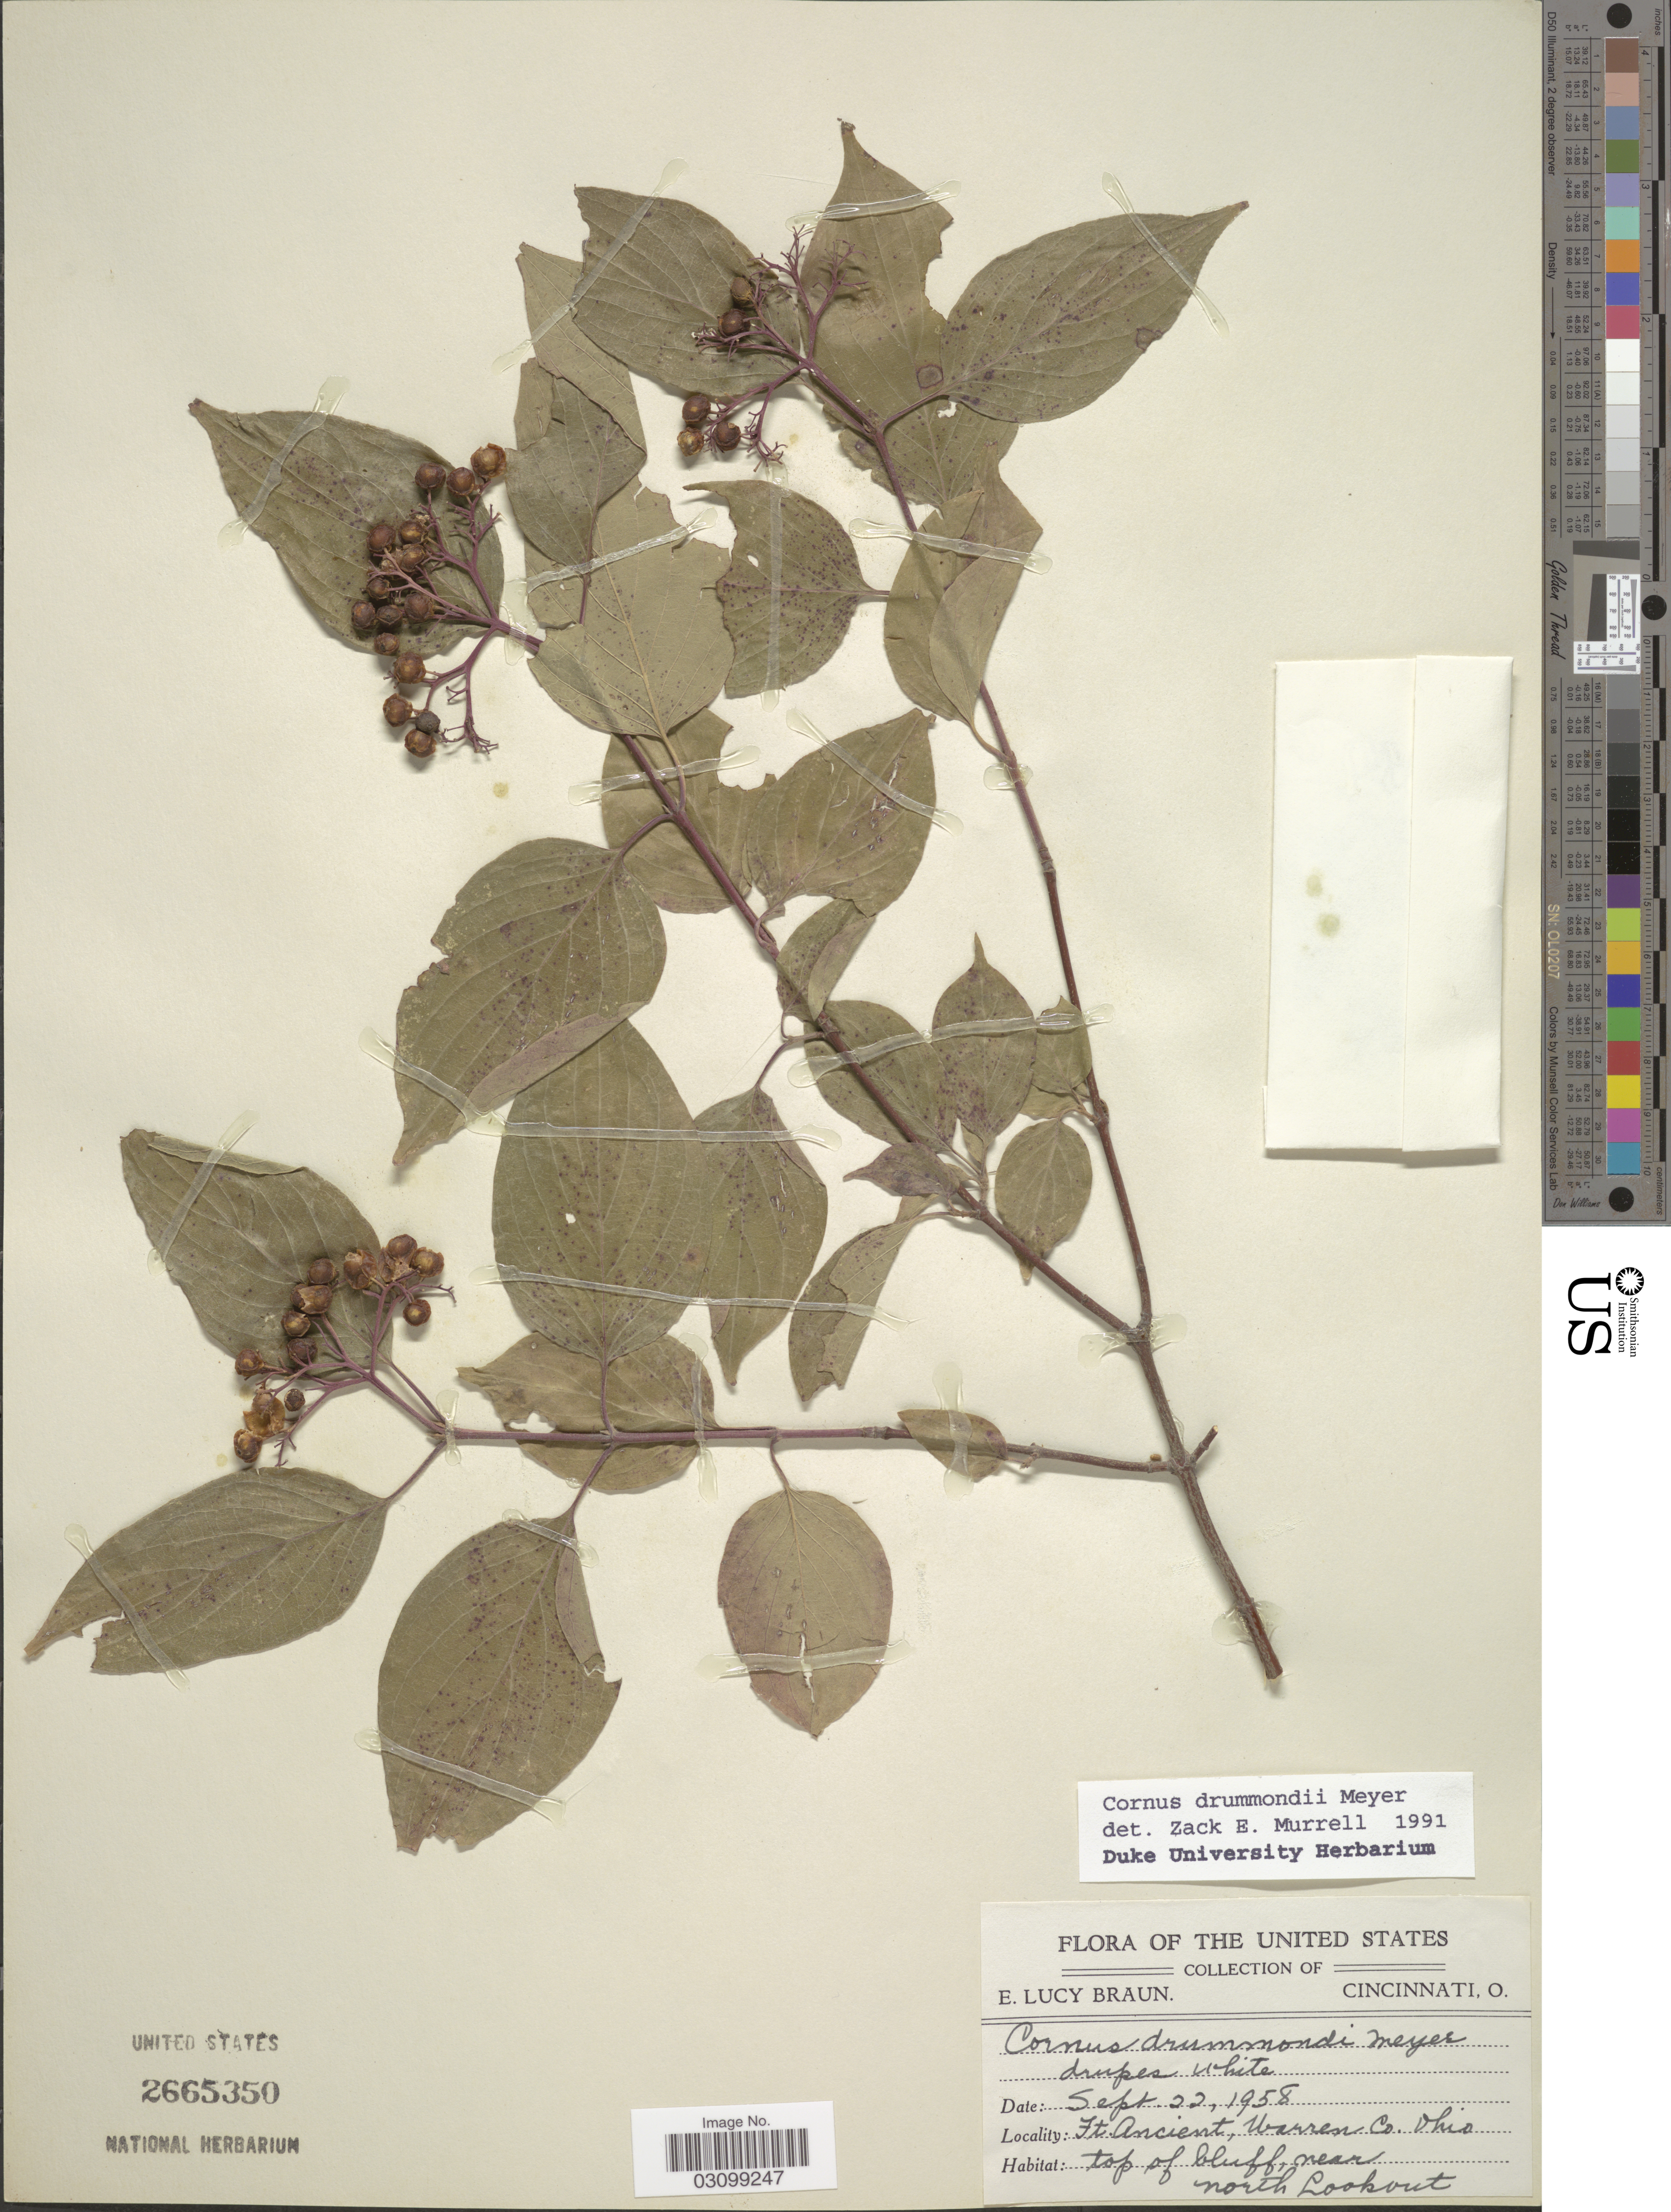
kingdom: Plantae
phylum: Tracheophyta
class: Magnoliopsida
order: Cornales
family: Cornaceae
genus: Cornus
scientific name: Cornus drummondii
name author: C.A. Mey.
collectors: E. L. Braun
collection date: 1958-09-22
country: United States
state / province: Ohio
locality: Ft Ancient, Warren Co. Top of bluff, near north Lookout.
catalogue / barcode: US 2665350